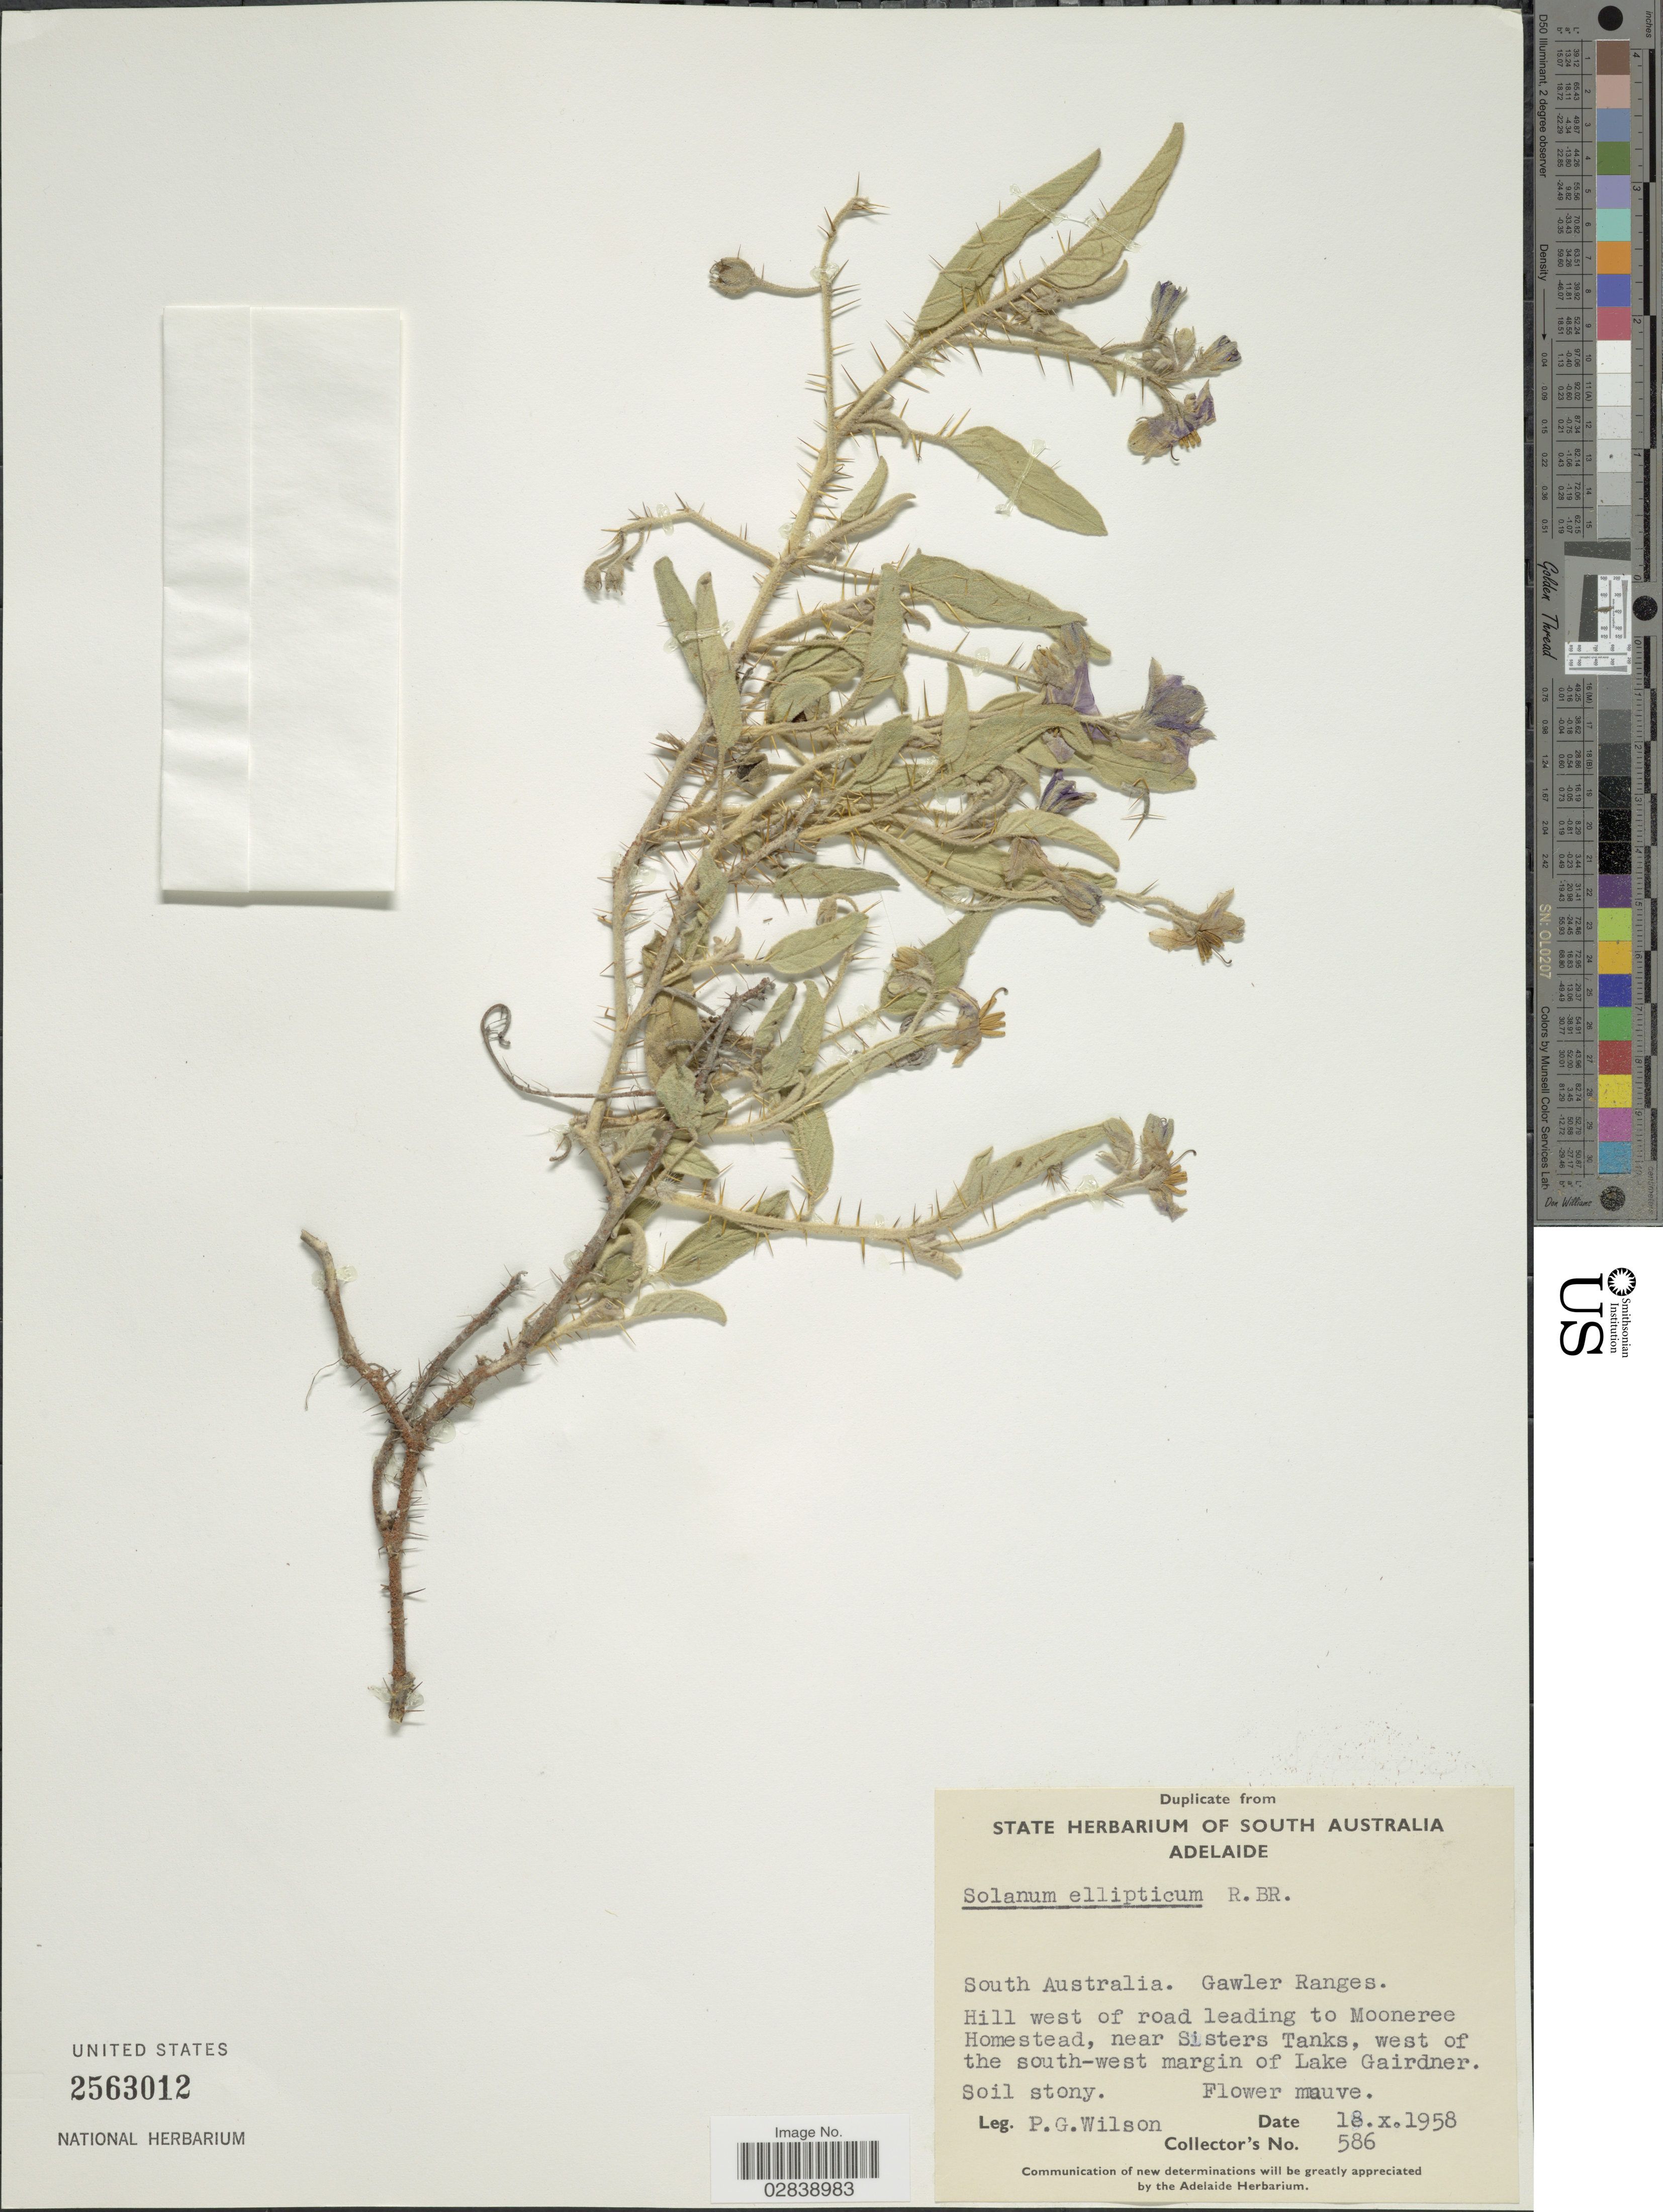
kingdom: Plantae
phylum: Tracheophyta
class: Magnoliopsida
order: Solanales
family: Solanaceae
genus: Solanum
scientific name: Solanum ellipticum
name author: R. Br.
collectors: P. Wilson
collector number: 586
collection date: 1958-10-18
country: Australia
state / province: South Australia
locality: Gawler Ranges. Hill west of road leading to Mooneree Homestead, near Sisters Tanks, west of the south-west margin of Lake Gairdner.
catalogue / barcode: US 2563012